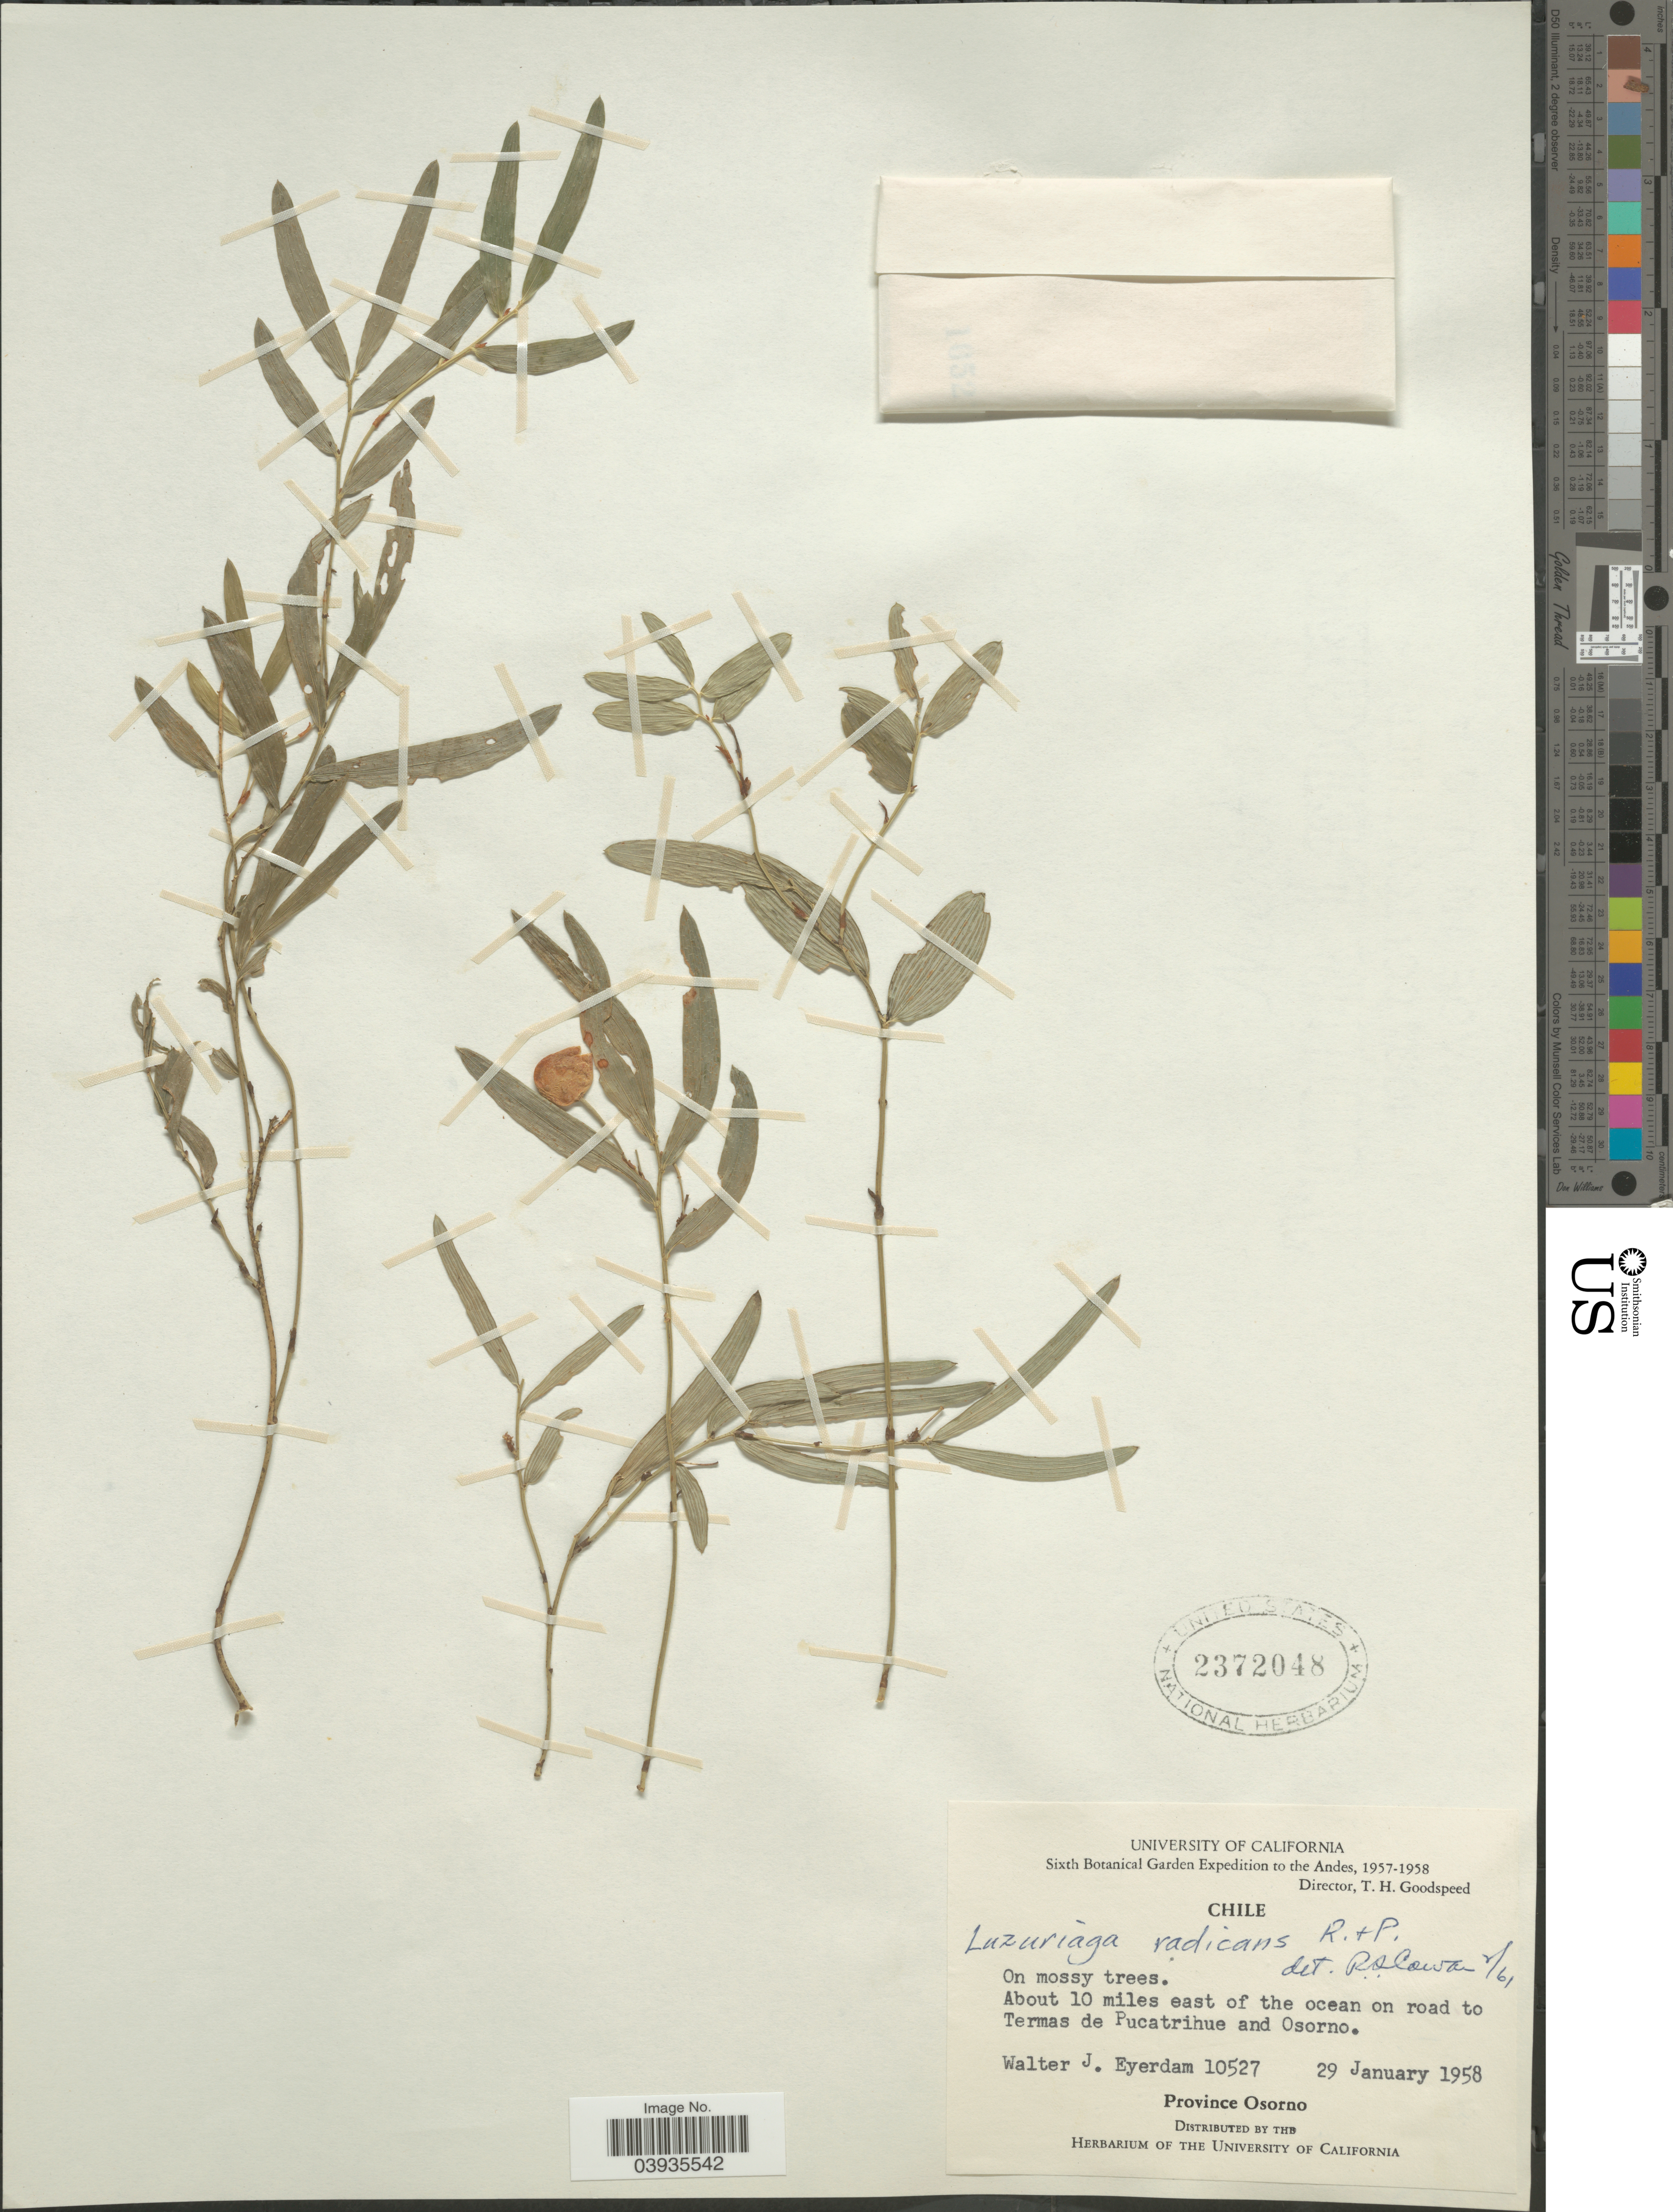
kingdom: Plantae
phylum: Tracheophyta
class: Liliopsida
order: Liliales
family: Alstroemeriaceae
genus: Luzuriaga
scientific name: Luzuriaga radicans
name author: Ruiz & Pav.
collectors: W. J. Eyerdam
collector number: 10527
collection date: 1958-01-29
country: Chile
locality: The Andes. About 10 miles east of the ocean on road to Termas de Pucatrihue and Osorno. Province Osorno.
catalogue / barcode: US 2372048